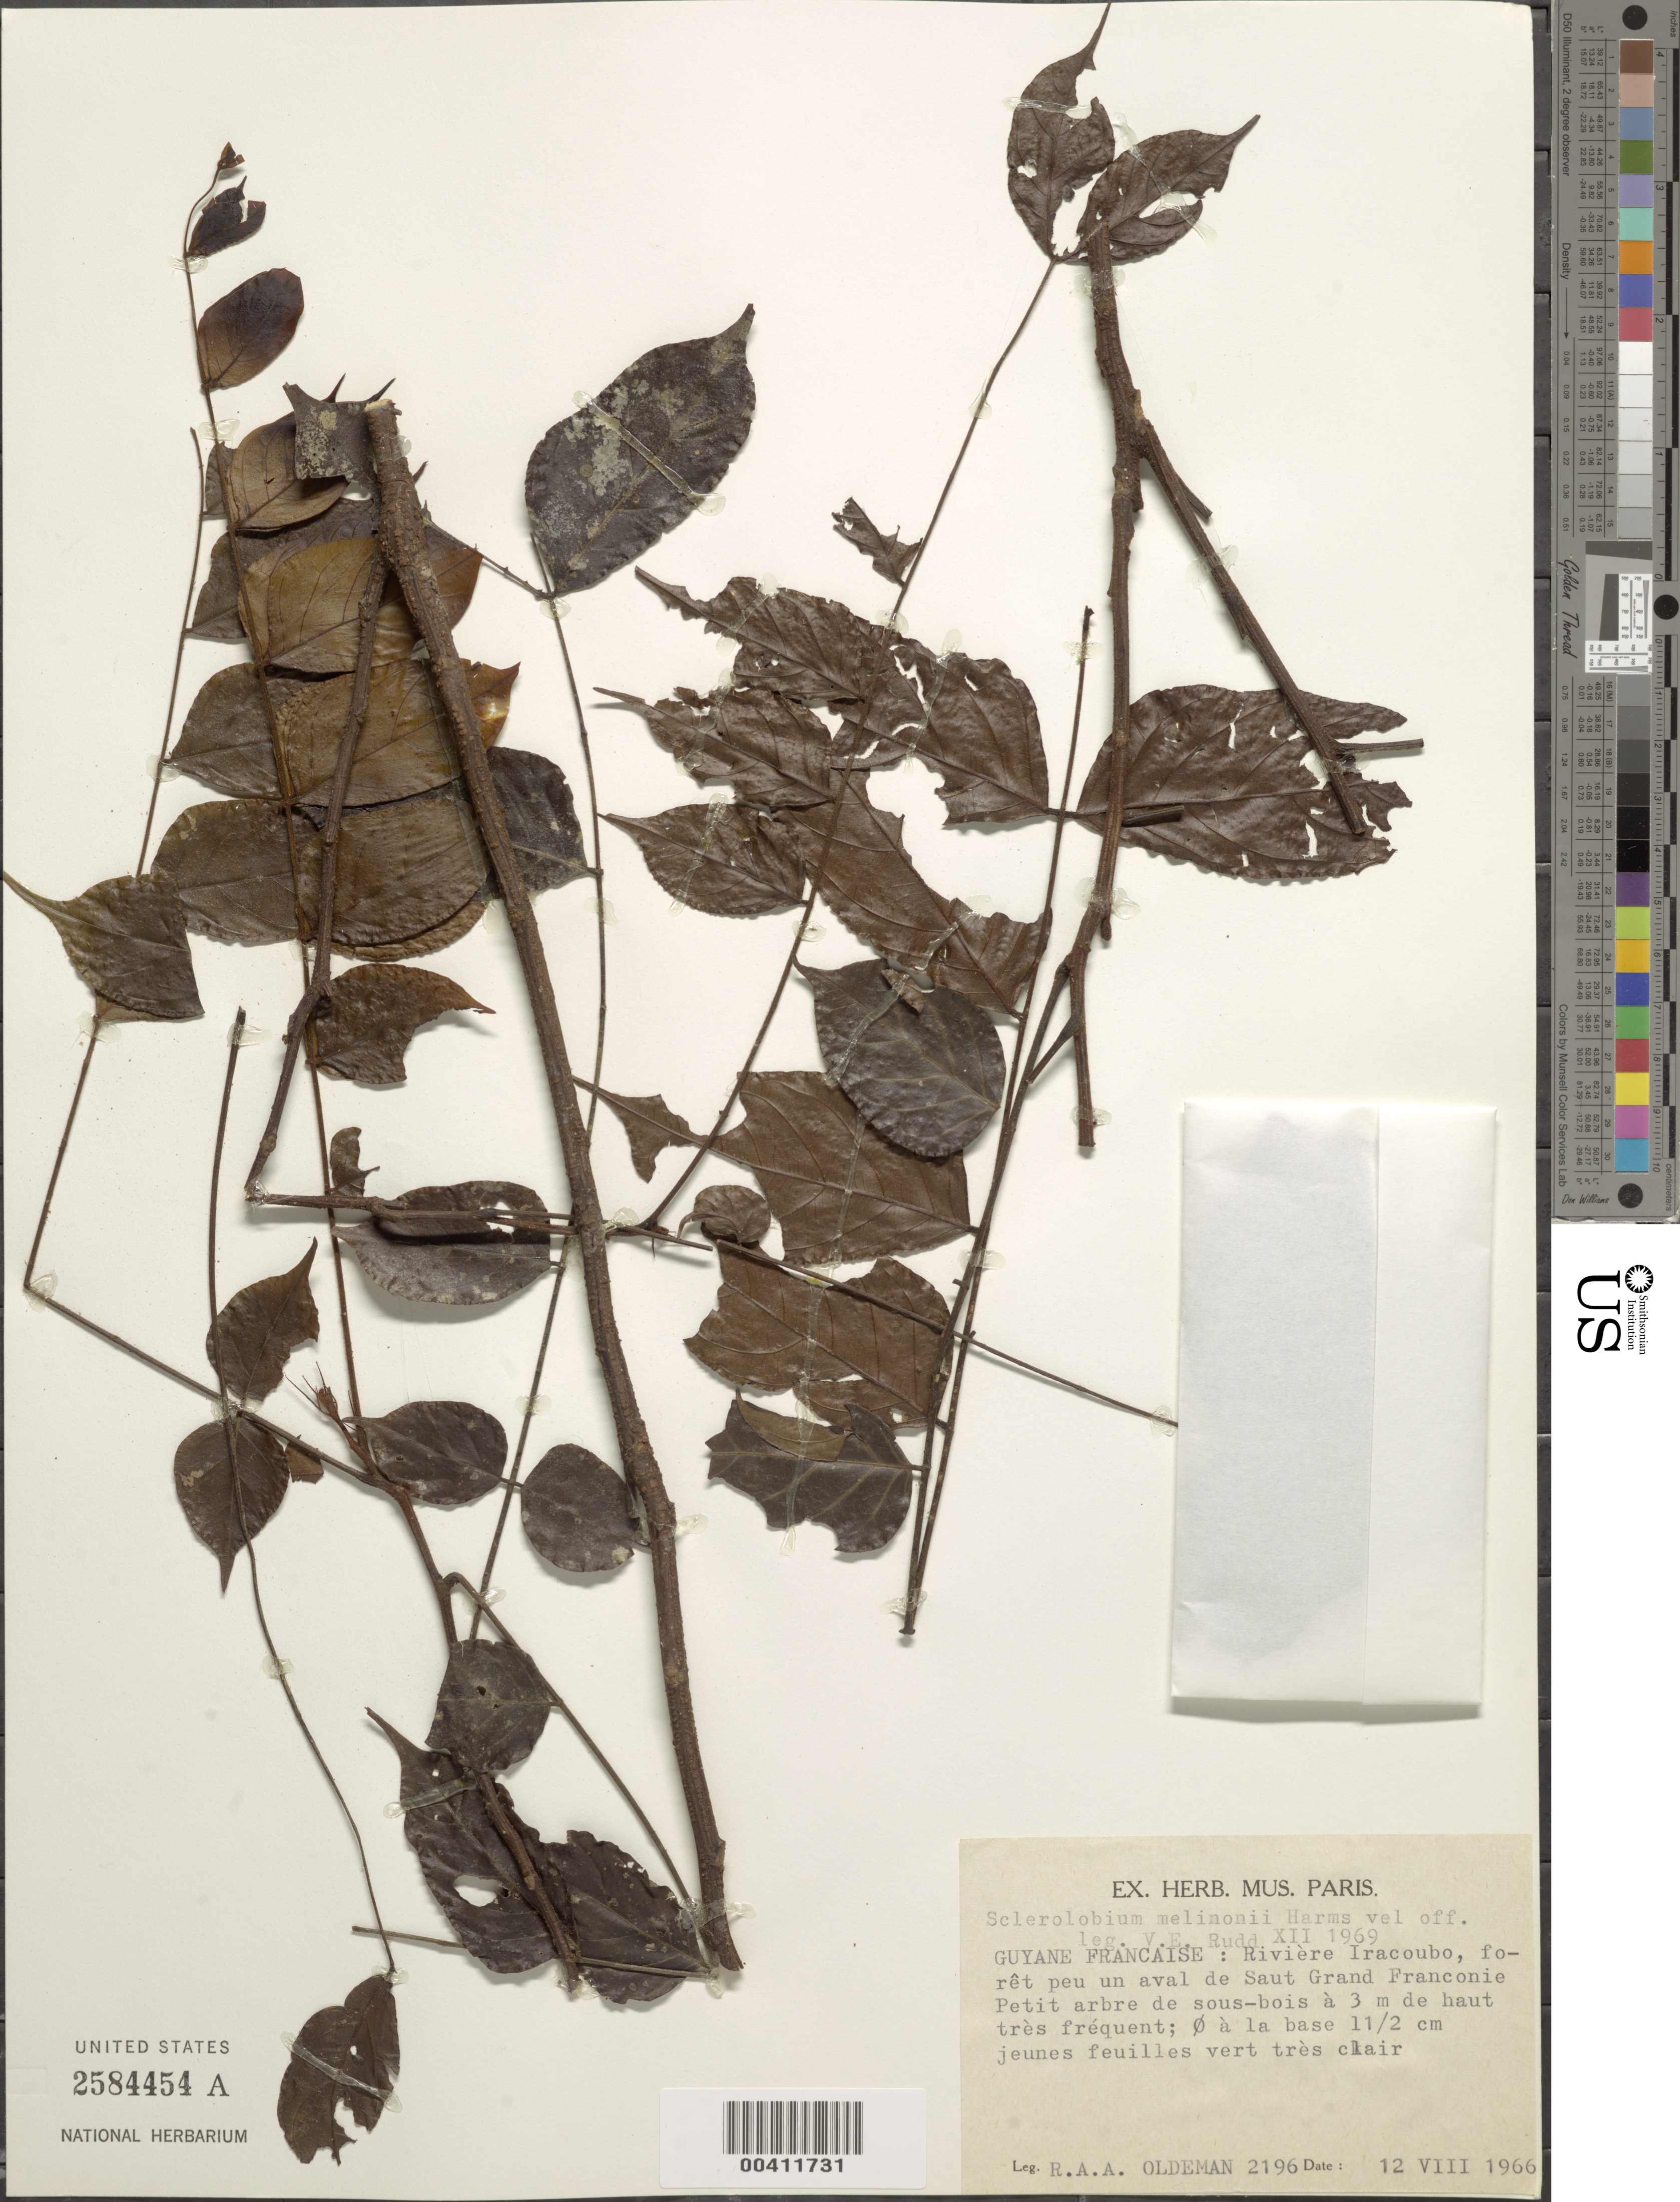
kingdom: Plantae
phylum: Tracheophyta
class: Magnoliopsida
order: Fabales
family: Fabaceae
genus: Tachigali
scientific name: Tachigali melinonii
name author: (Harms) Zarucchi & Herend.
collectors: R. Oldeman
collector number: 2196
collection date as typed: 12 Aug 1966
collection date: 1966-08-12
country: French Guiana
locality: Riviere iracoubo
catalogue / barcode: US 2584454A